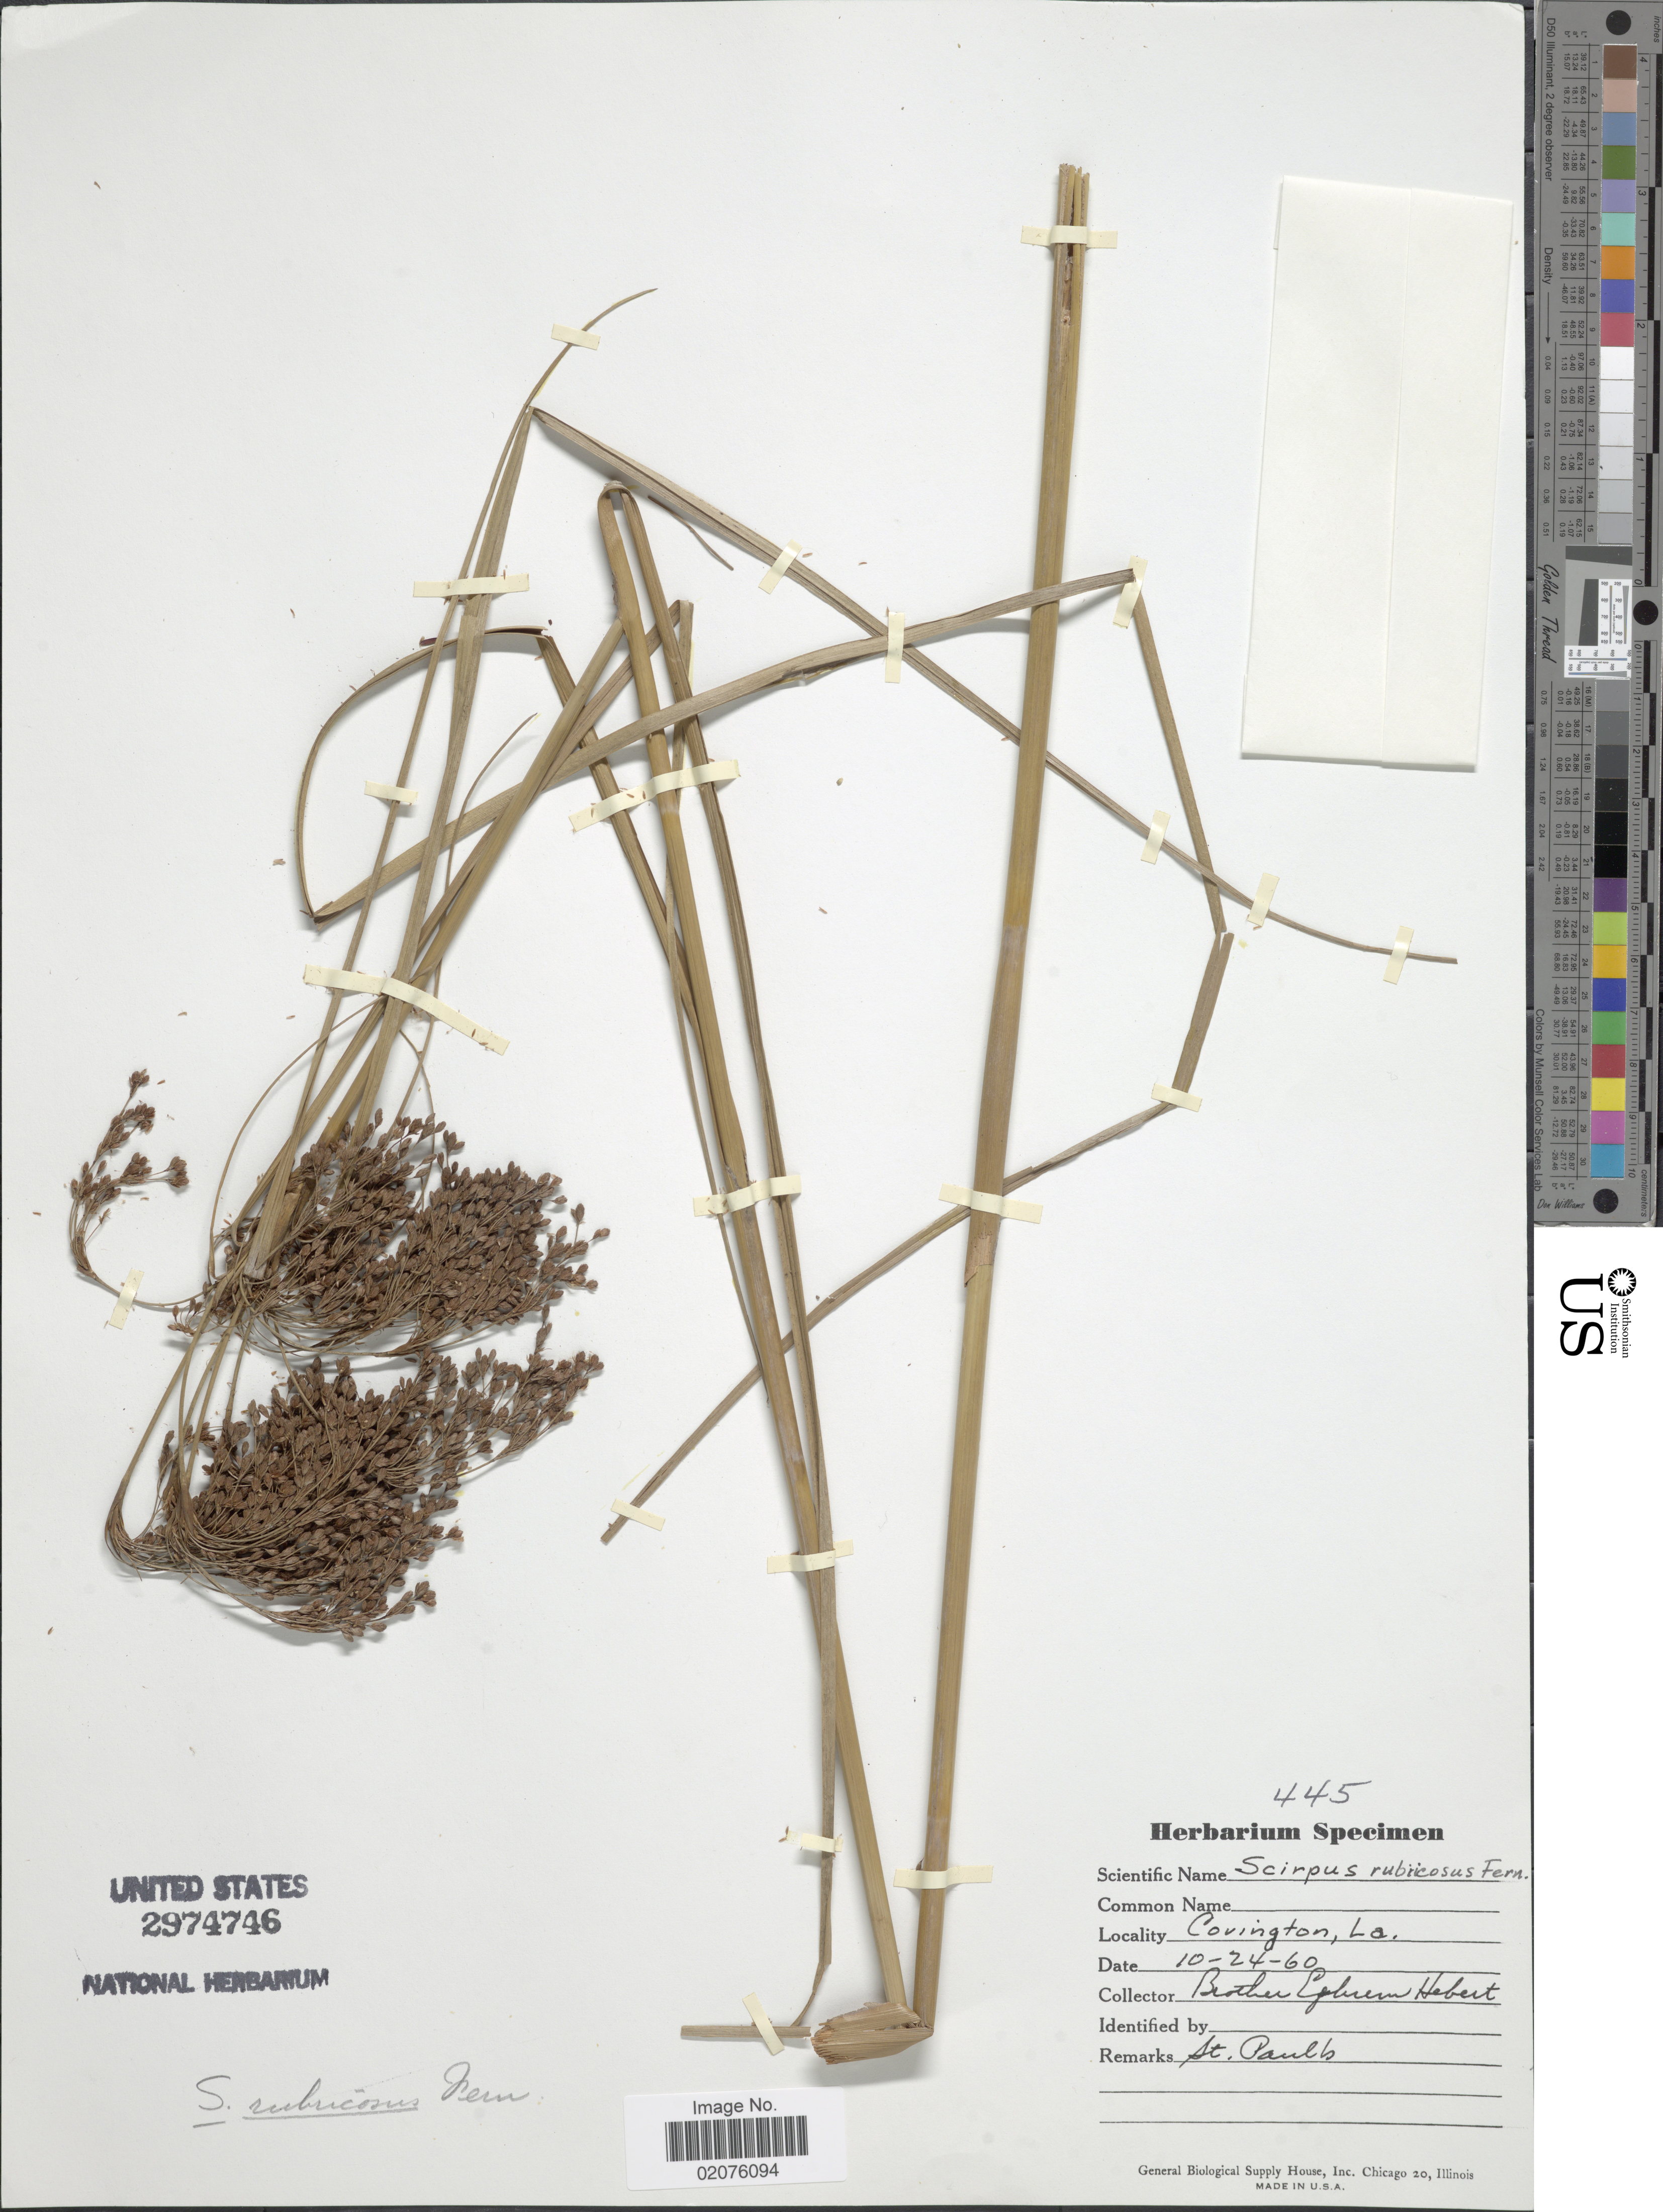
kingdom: Plantae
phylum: Tracheophyta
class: Liliopsida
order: Poales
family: Cyperaceae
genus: Scirpus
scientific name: Scirpus rubricosus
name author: Fernald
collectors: E. Hebert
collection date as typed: Transcribed d/m/y: 24/10/60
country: United States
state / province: Louisiana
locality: Covington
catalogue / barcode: US 2974746